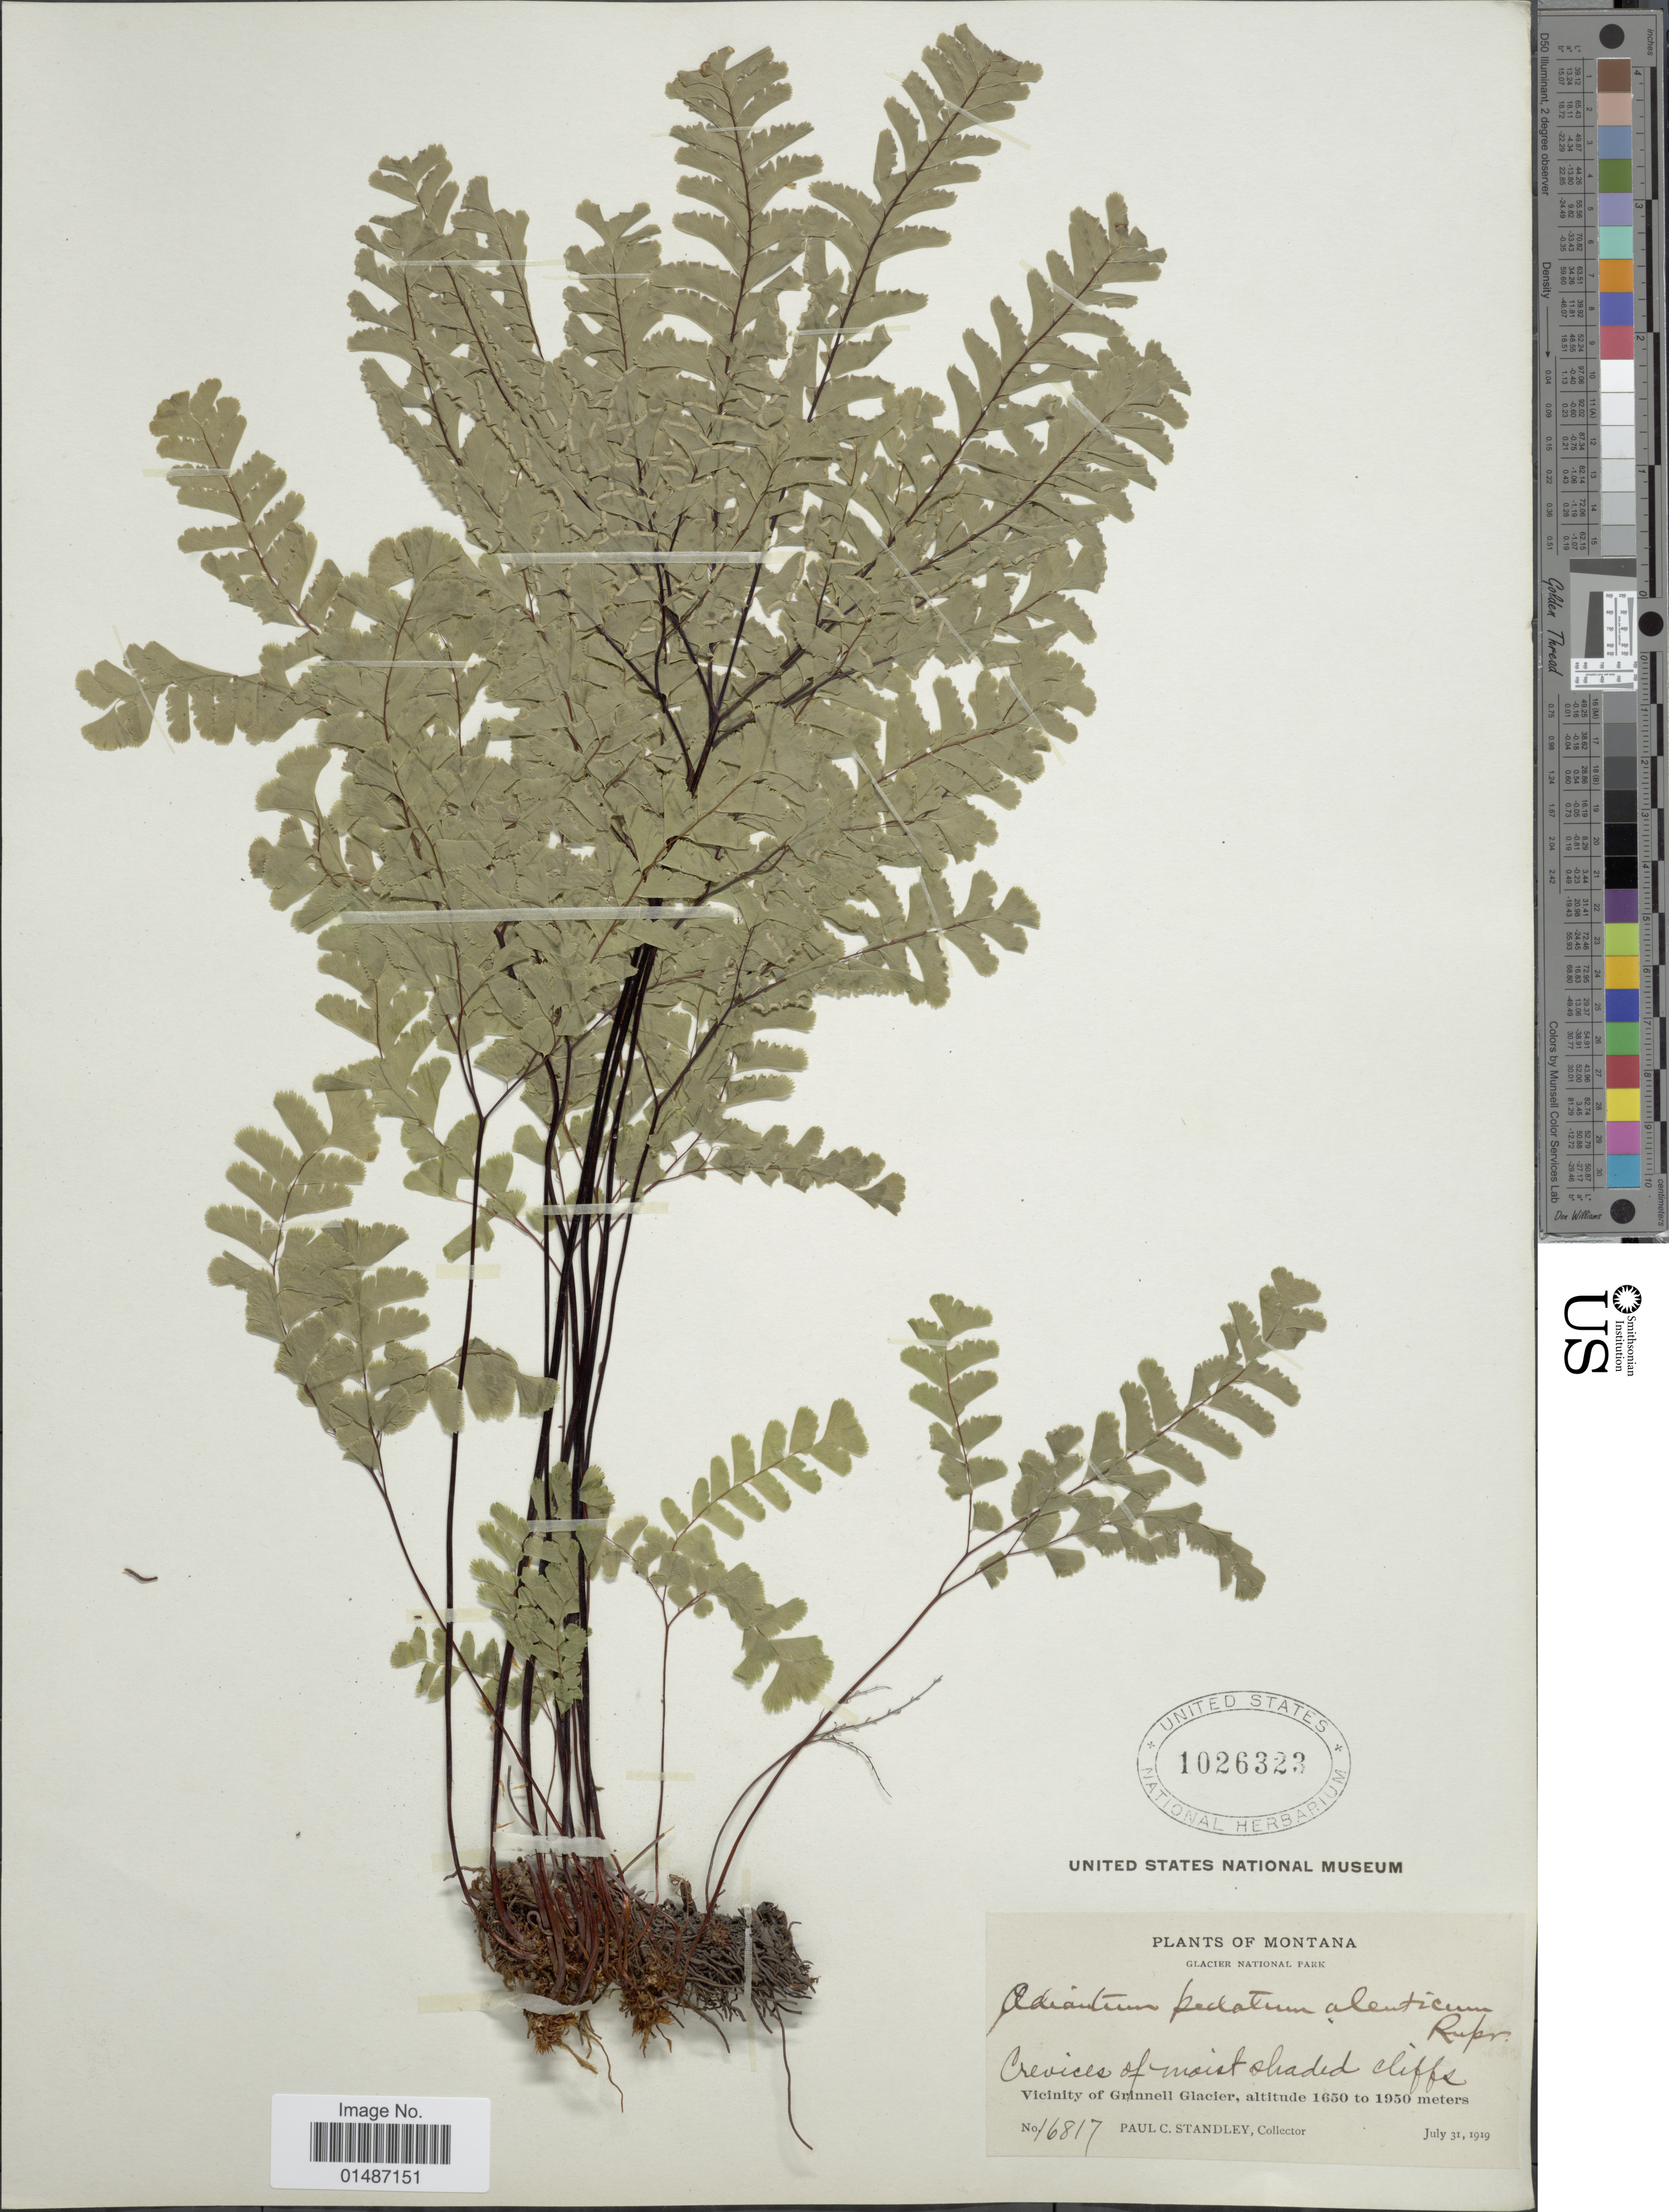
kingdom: Plantae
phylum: Tracheophyta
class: Polypodiopsida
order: Polypodiales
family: Pteridaceae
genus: Adiantum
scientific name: Adiantum pedatum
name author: L.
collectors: P. C. Standley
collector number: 16817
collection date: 1919-07-31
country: United States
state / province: Montana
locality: Glacier National park. Crevices of moist shaded cliffs. Vicinity of Grinnell Glacier.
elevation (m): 1650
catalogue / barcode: US 1026323